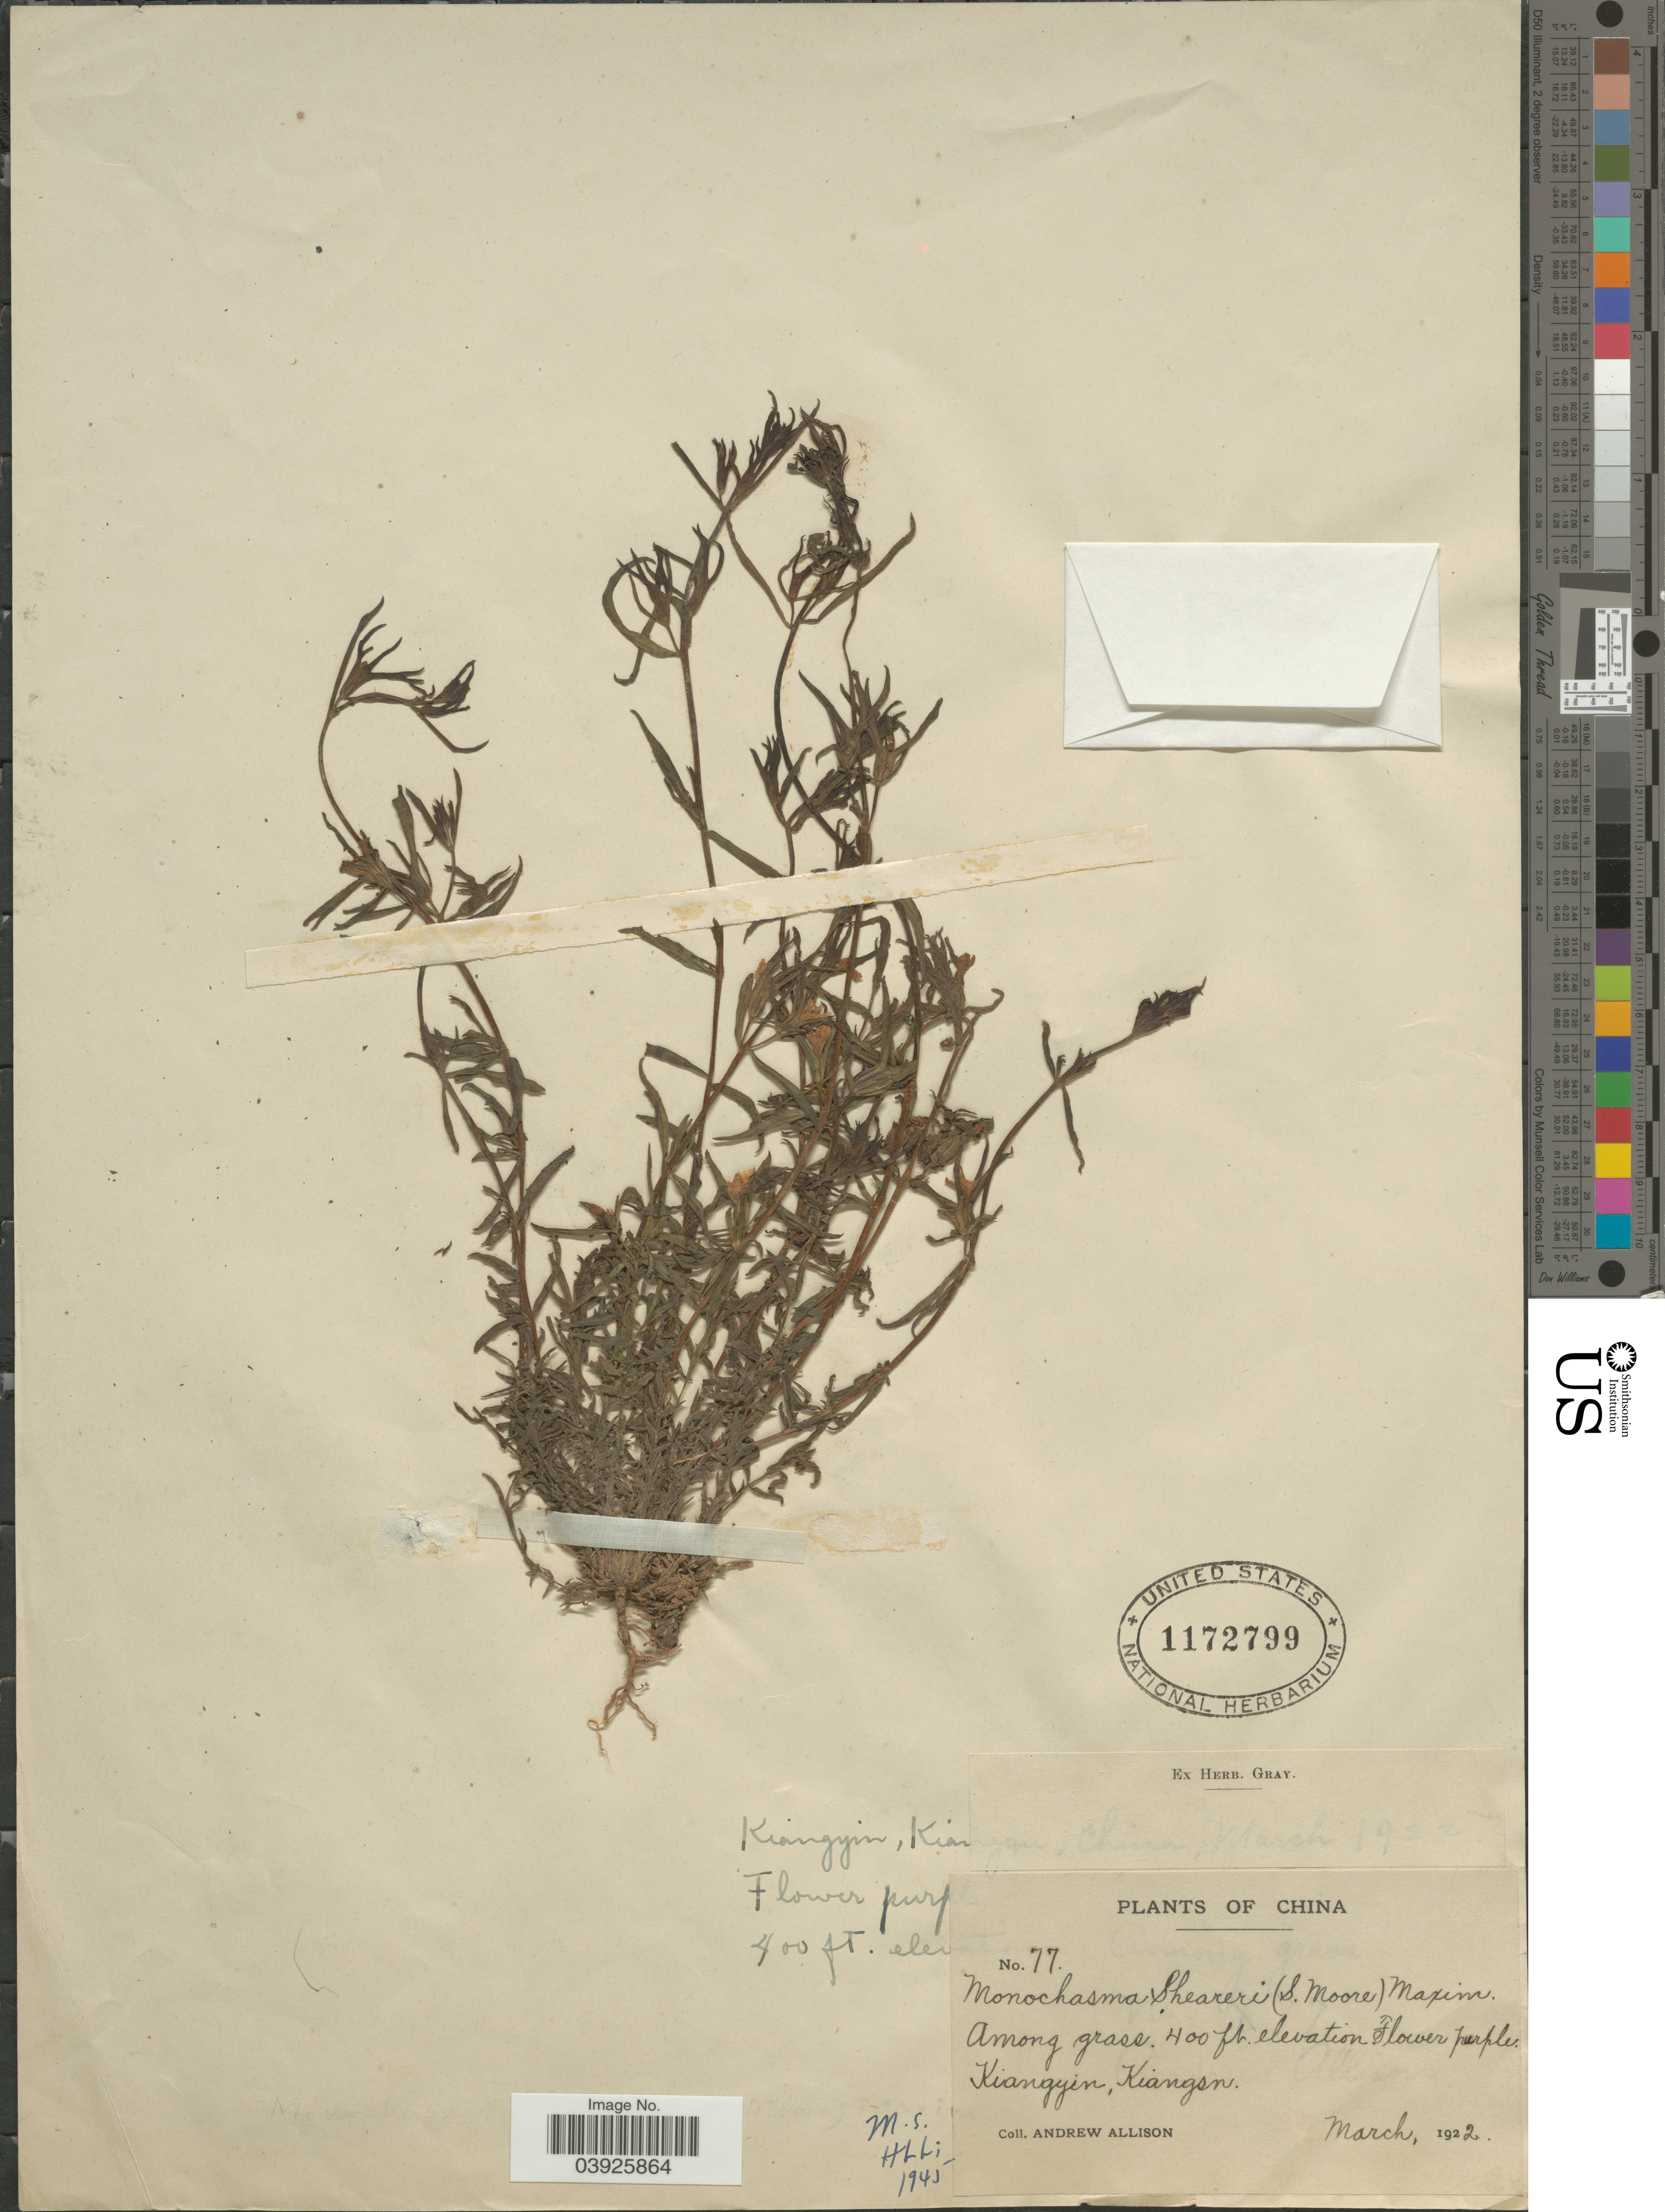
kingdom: Plantae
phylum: Tracheophyta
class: Magnoliopsida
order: Lamiales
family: Orobanchaceae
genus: Monochasma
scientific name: Monochasma sheareri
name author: (S. Moore) Maxim. ex Franch. & Sav.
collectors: A. Allison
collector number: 77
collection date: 1922-03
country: China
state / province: Jiangsu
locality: Among grass. Kiangyin, Kiangsn.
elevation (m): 122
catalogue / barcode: US 1172799